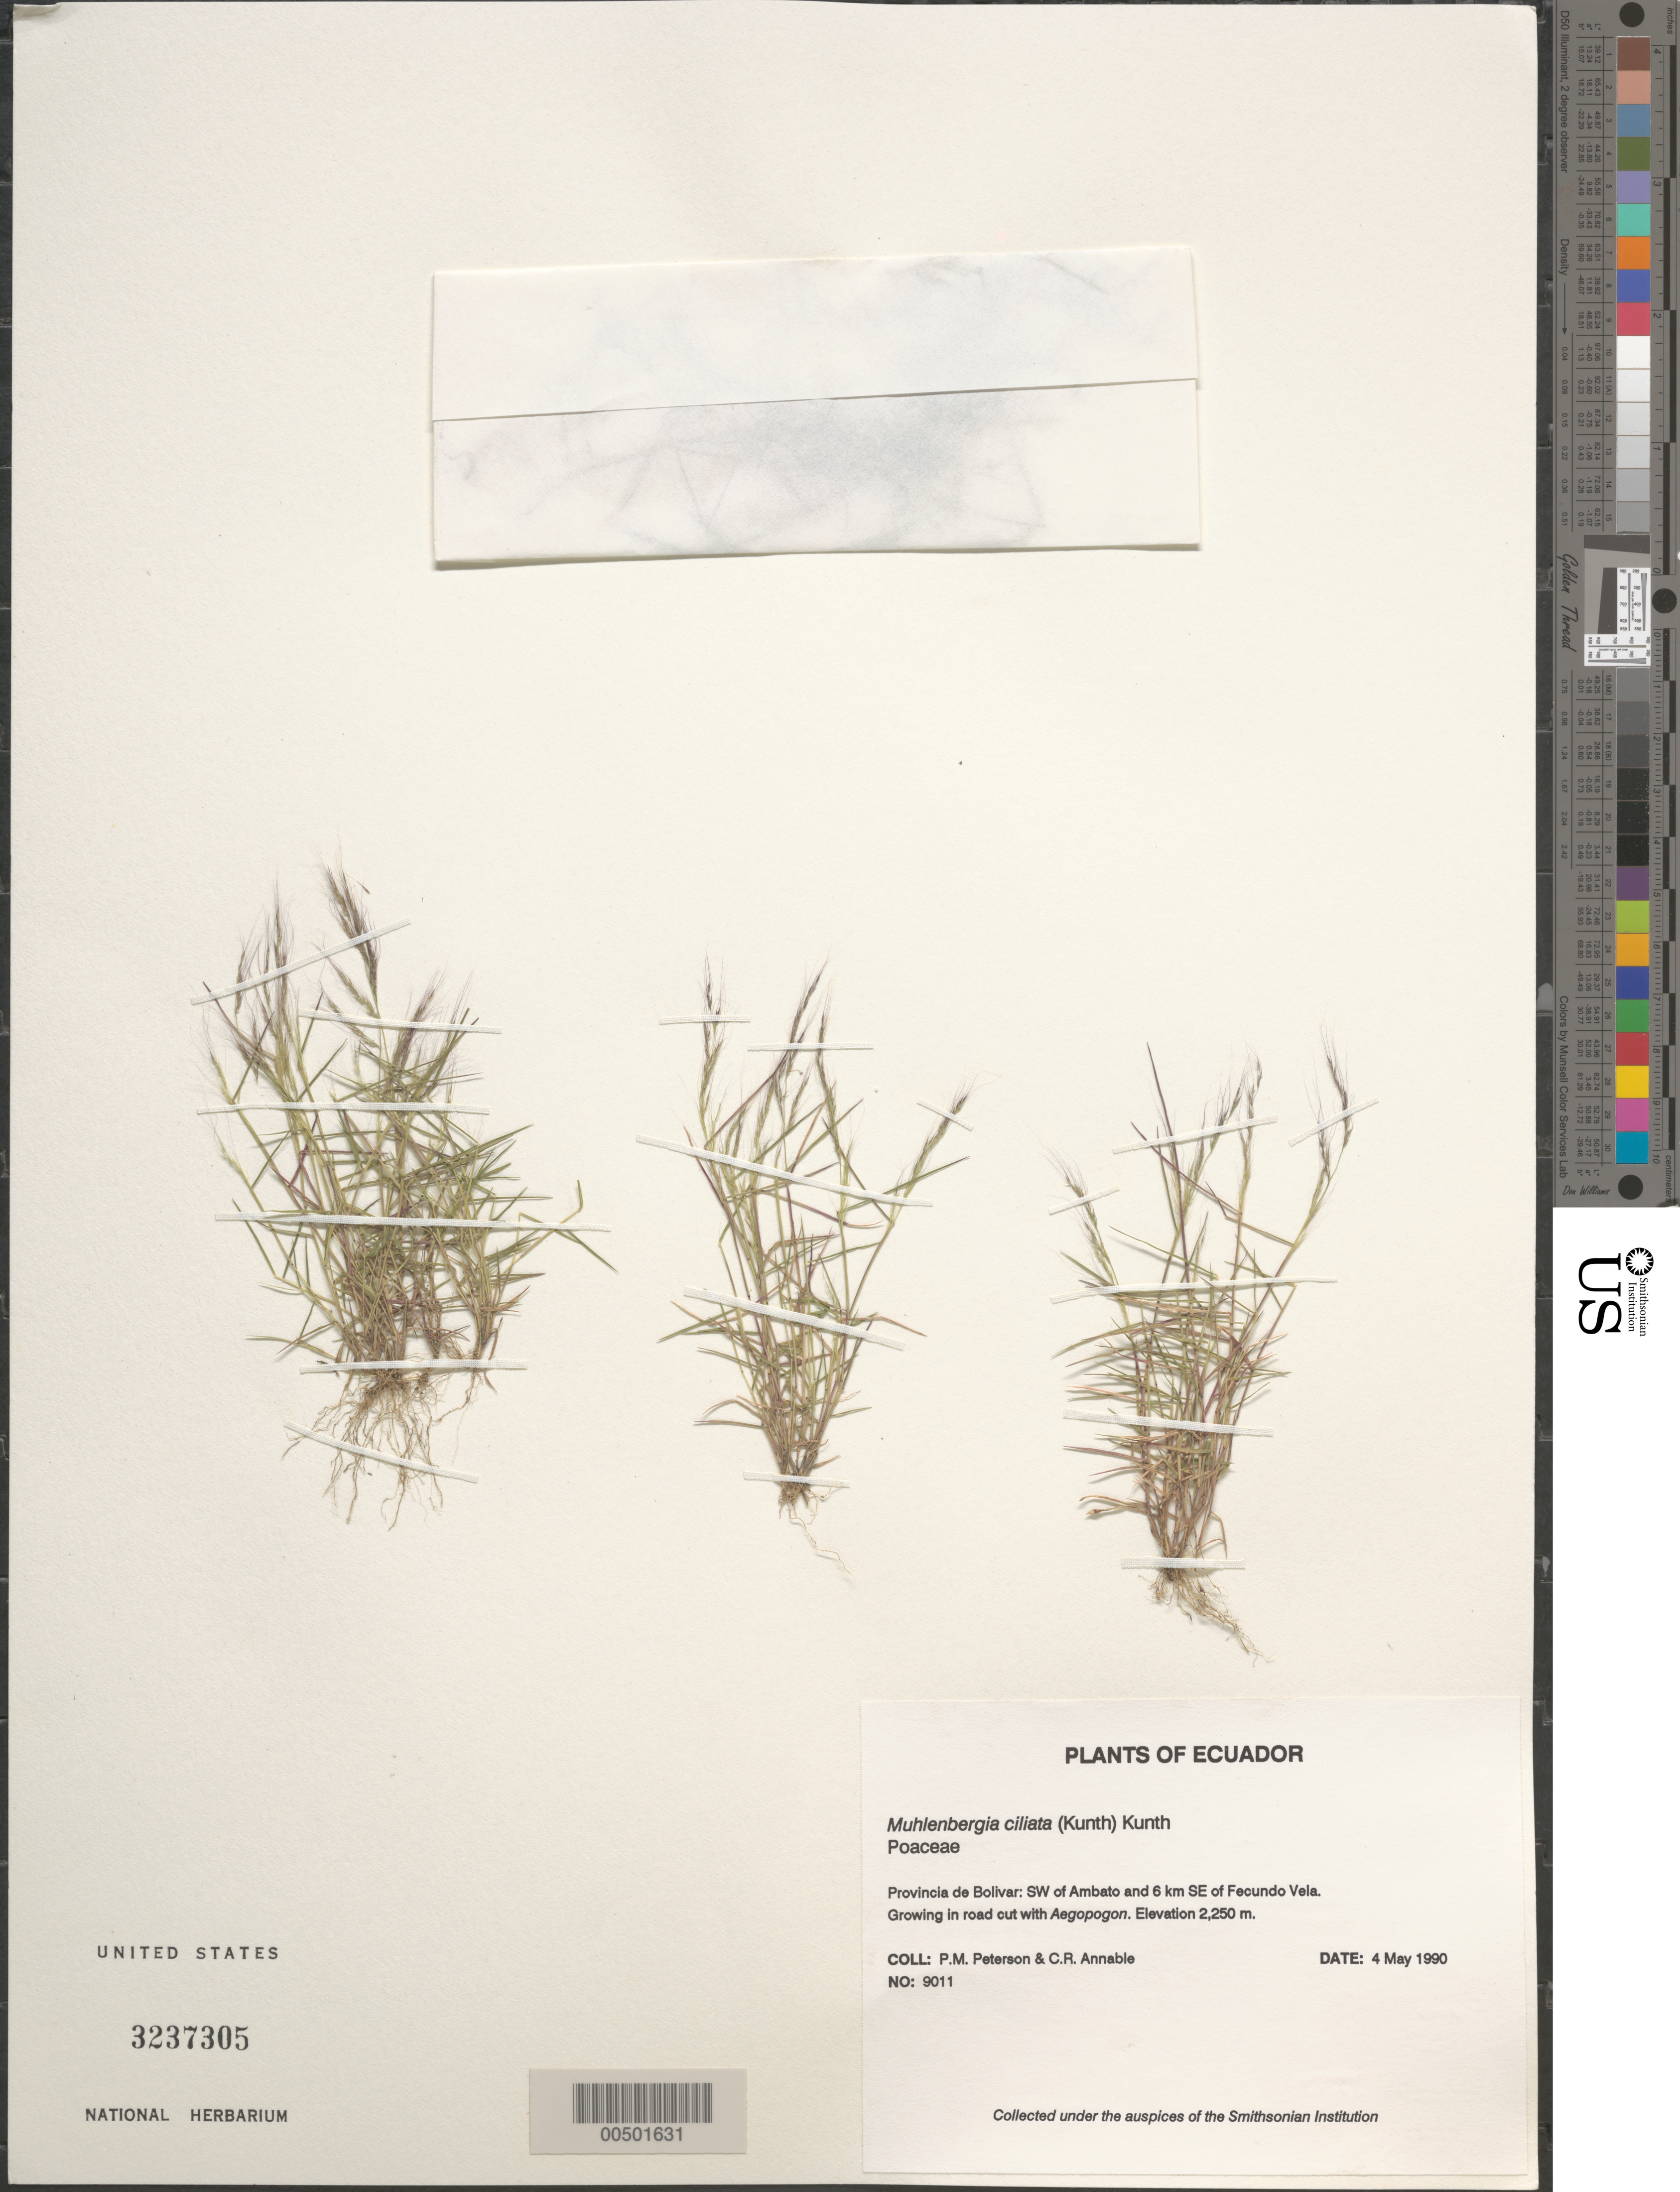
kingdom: Plantae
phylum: Tracheophyta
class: Liliopsida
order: Poales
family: Poaceae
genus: Muhlenbergia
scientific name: Muhlenbergia ciliata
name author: (Kunth) Trin.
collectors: P. M. Peterson & C. R. Annable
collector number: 09011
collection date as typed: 04 May 1990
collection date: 1990-05-04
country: Ecuador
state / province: Bolívar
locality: SW of Ambato and 6 km SE of Fecundo Vela.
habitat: Growing in road cut with Aegopogon.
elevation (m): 2250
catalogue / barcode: US 3237305